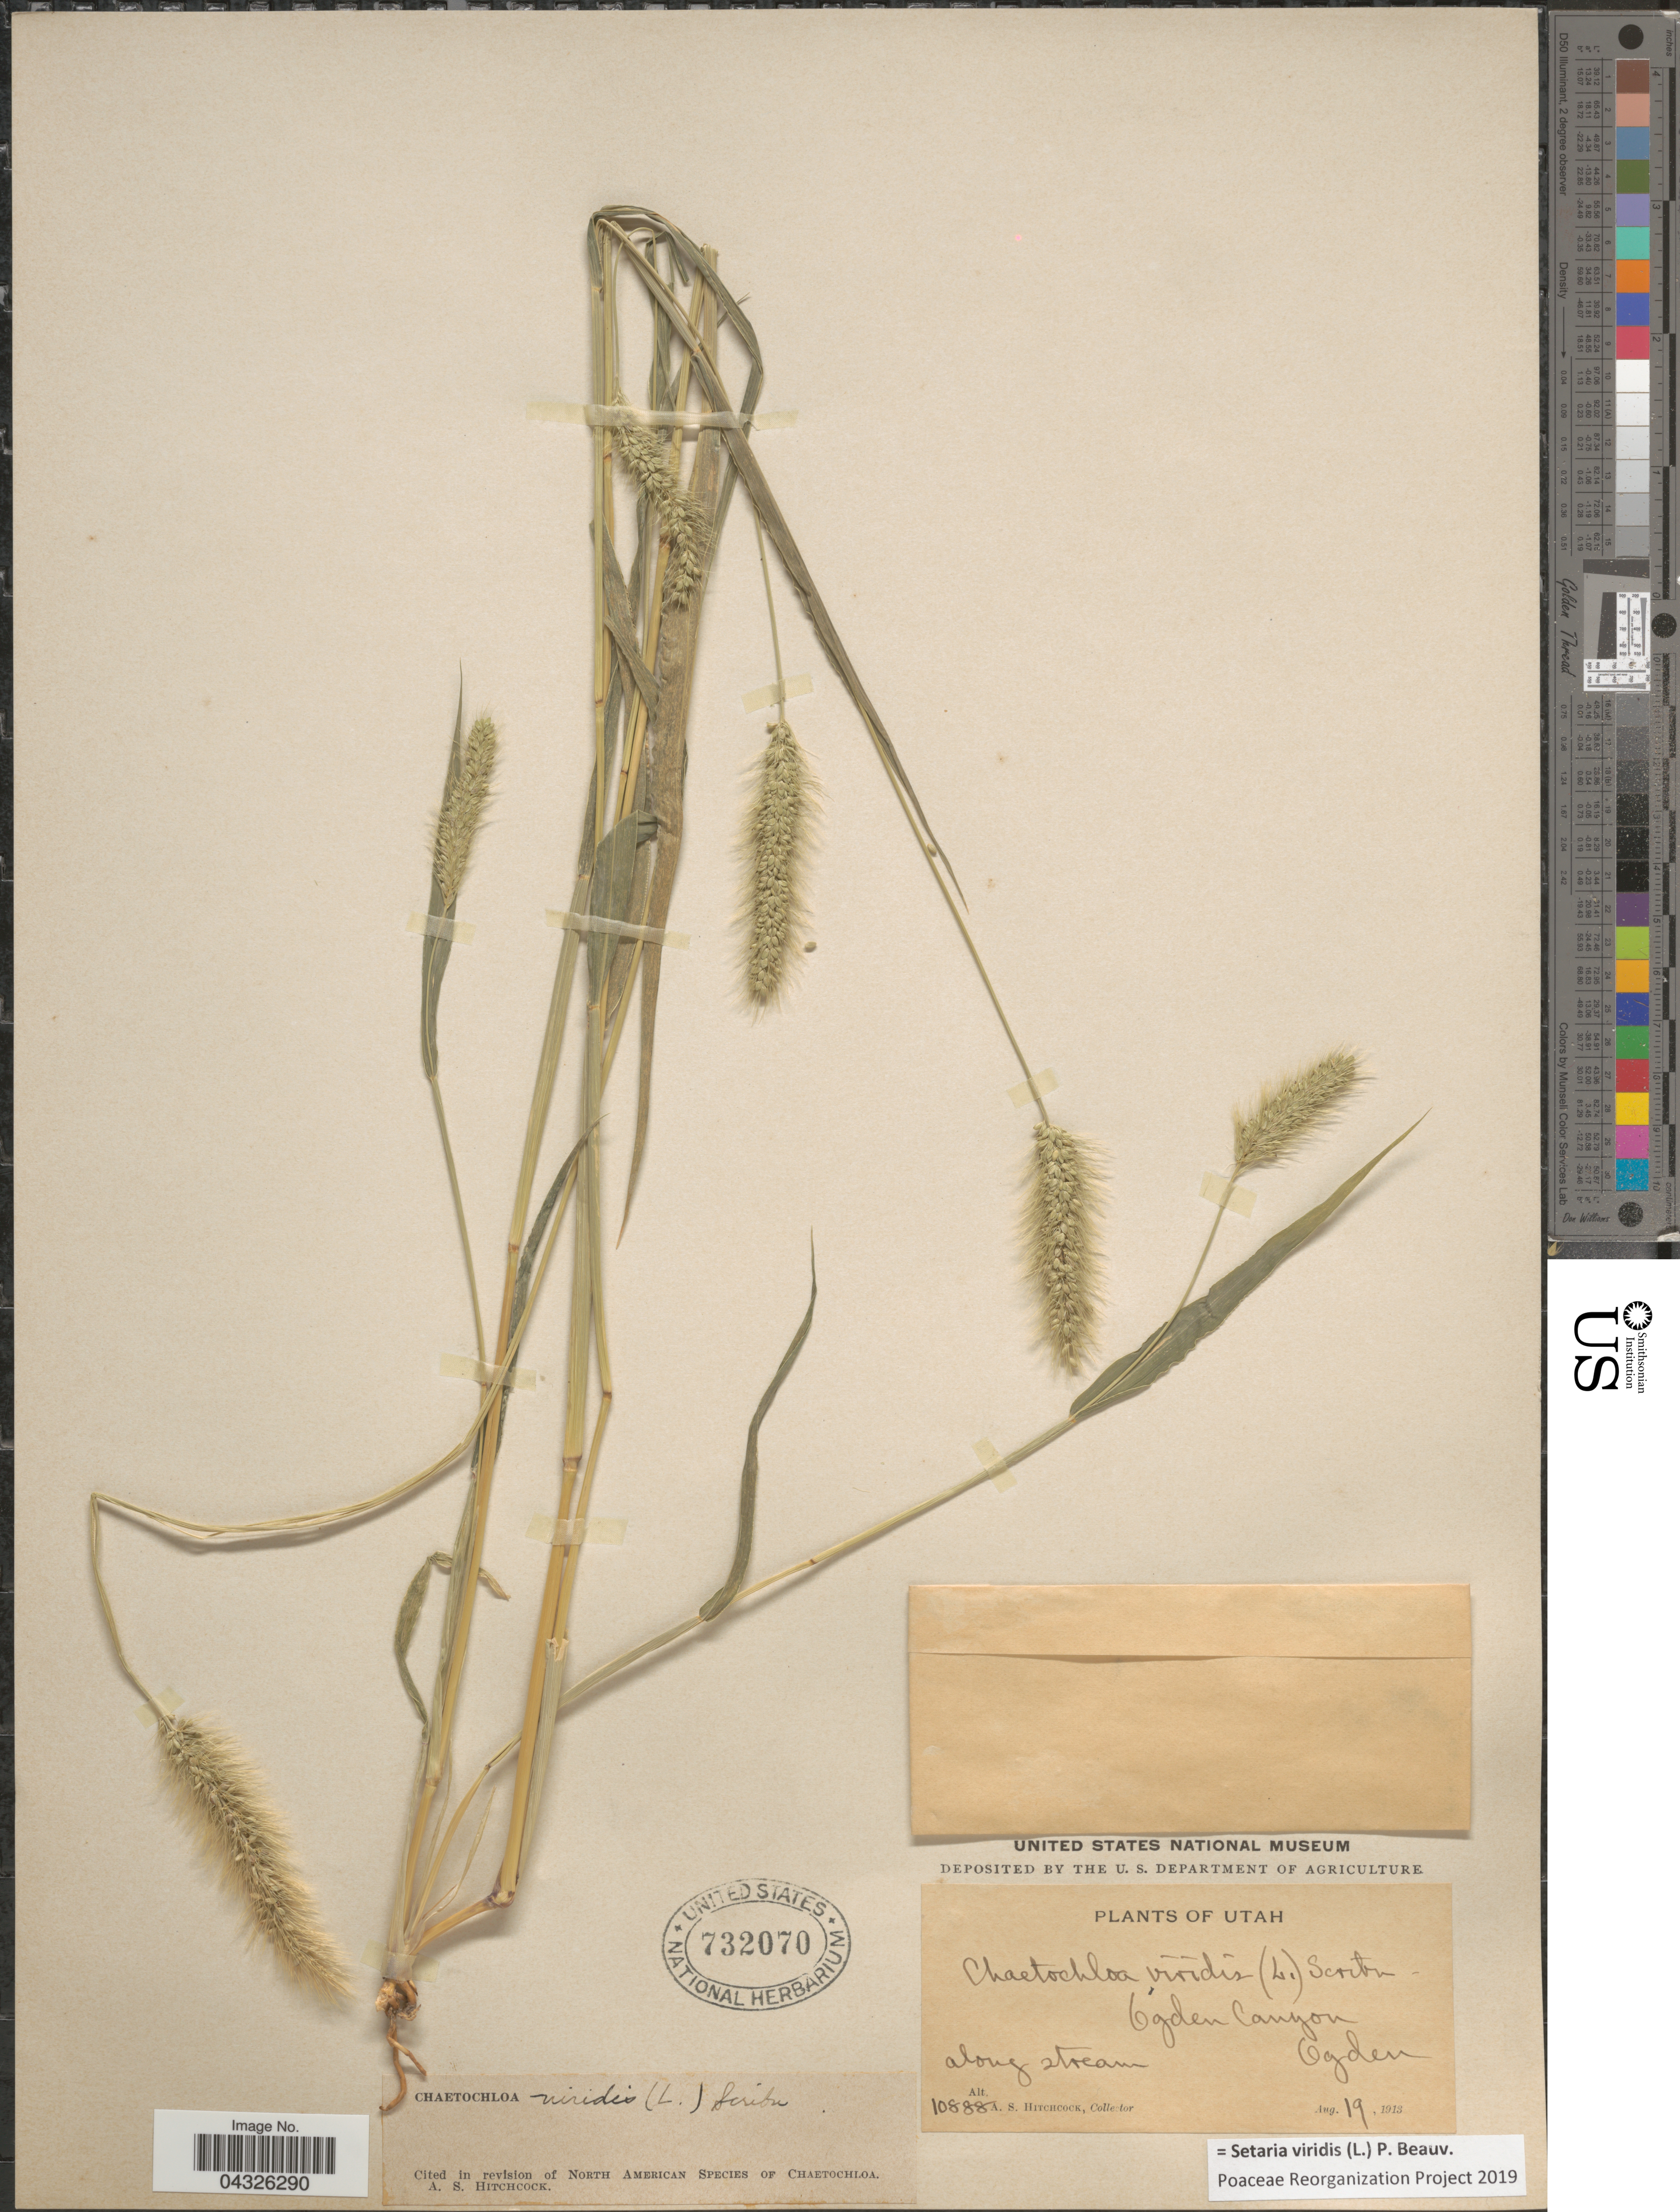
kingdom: Plantae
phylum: Tracheophyta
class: Liliopsida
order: Poales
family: Poaceae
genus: Setaria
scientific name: Setaria viridis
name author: (L.) P. Beauv.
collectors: A. S. Hitchcock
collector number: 10888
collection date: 1913-08-19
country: United States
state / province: Utah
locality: Ogden Canyon. Along stream Ogden.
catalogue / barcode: US 732070